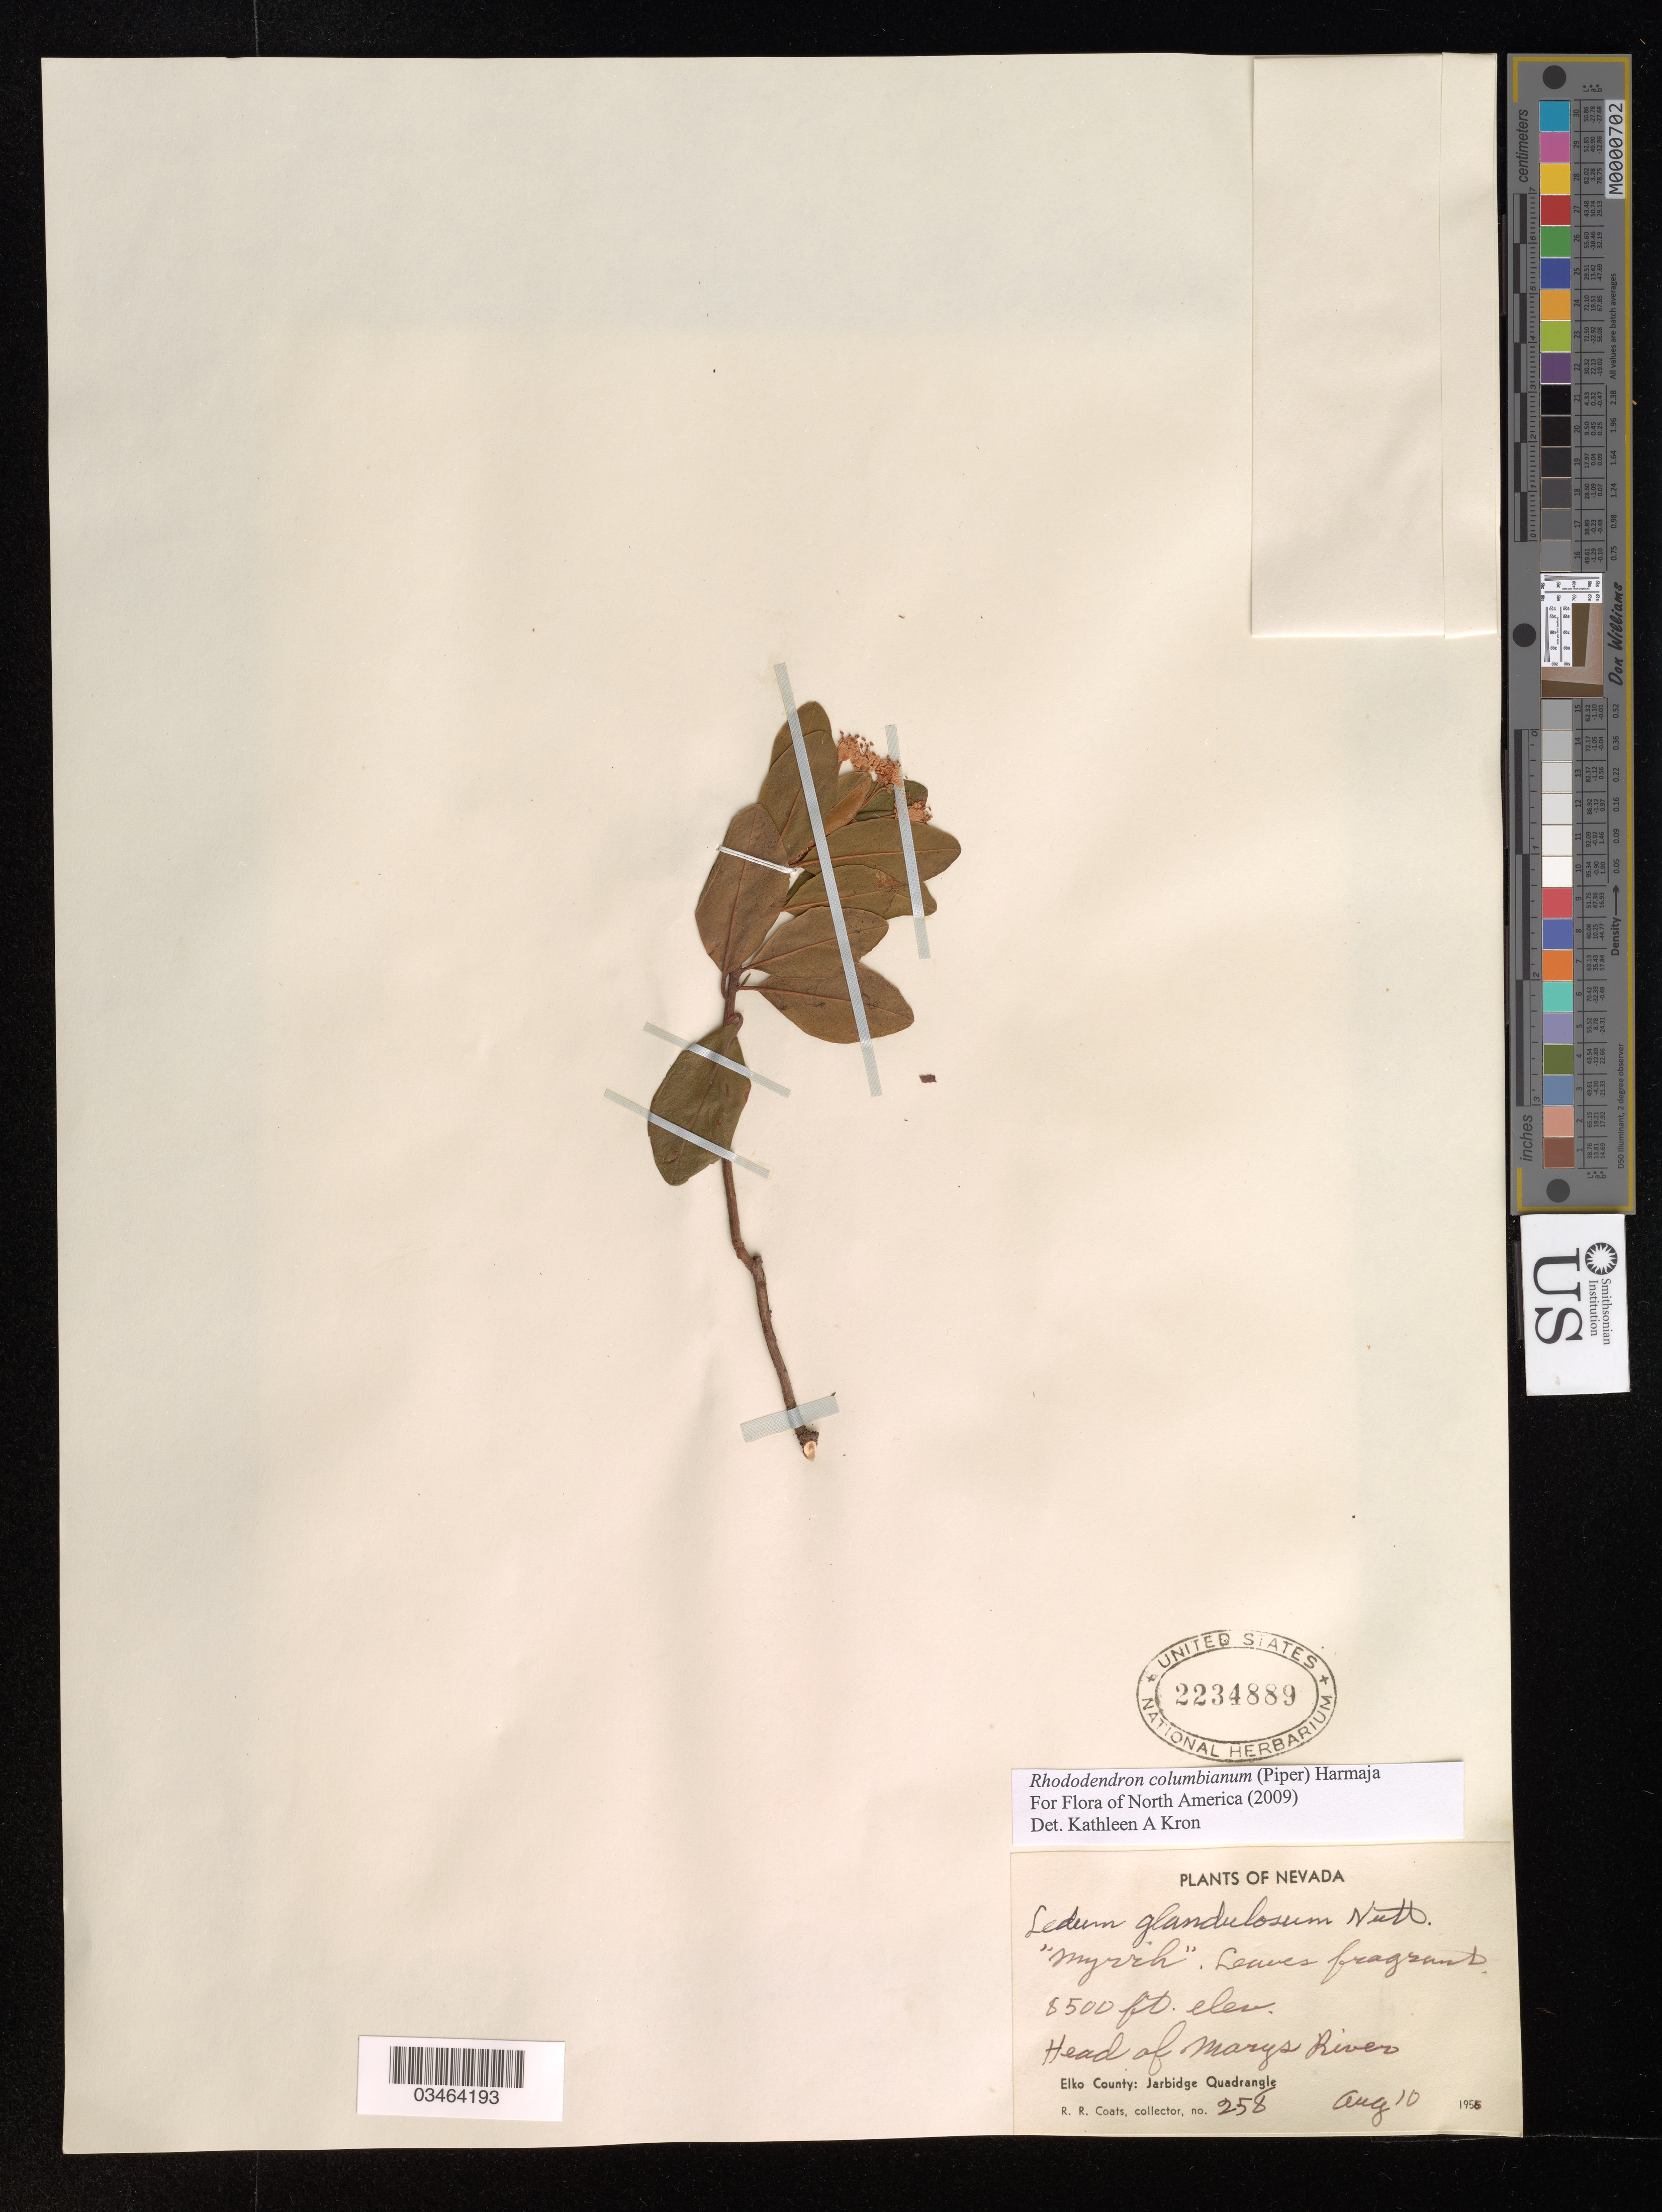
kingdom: Plantae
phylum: Tracheophyta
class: Magnoliopsida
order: Ericales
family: Ericaceae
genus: Rhododendron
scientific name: Rhododendron columbianum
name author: (Piper) Harmaja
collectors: R. Coats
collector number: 258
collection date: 1956-08-10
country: United States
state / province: Nevada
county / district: Elko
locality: Head of Marys River. Elko County: Jarbidge Quadrangle.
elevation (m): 2591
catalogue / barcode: US 2234889